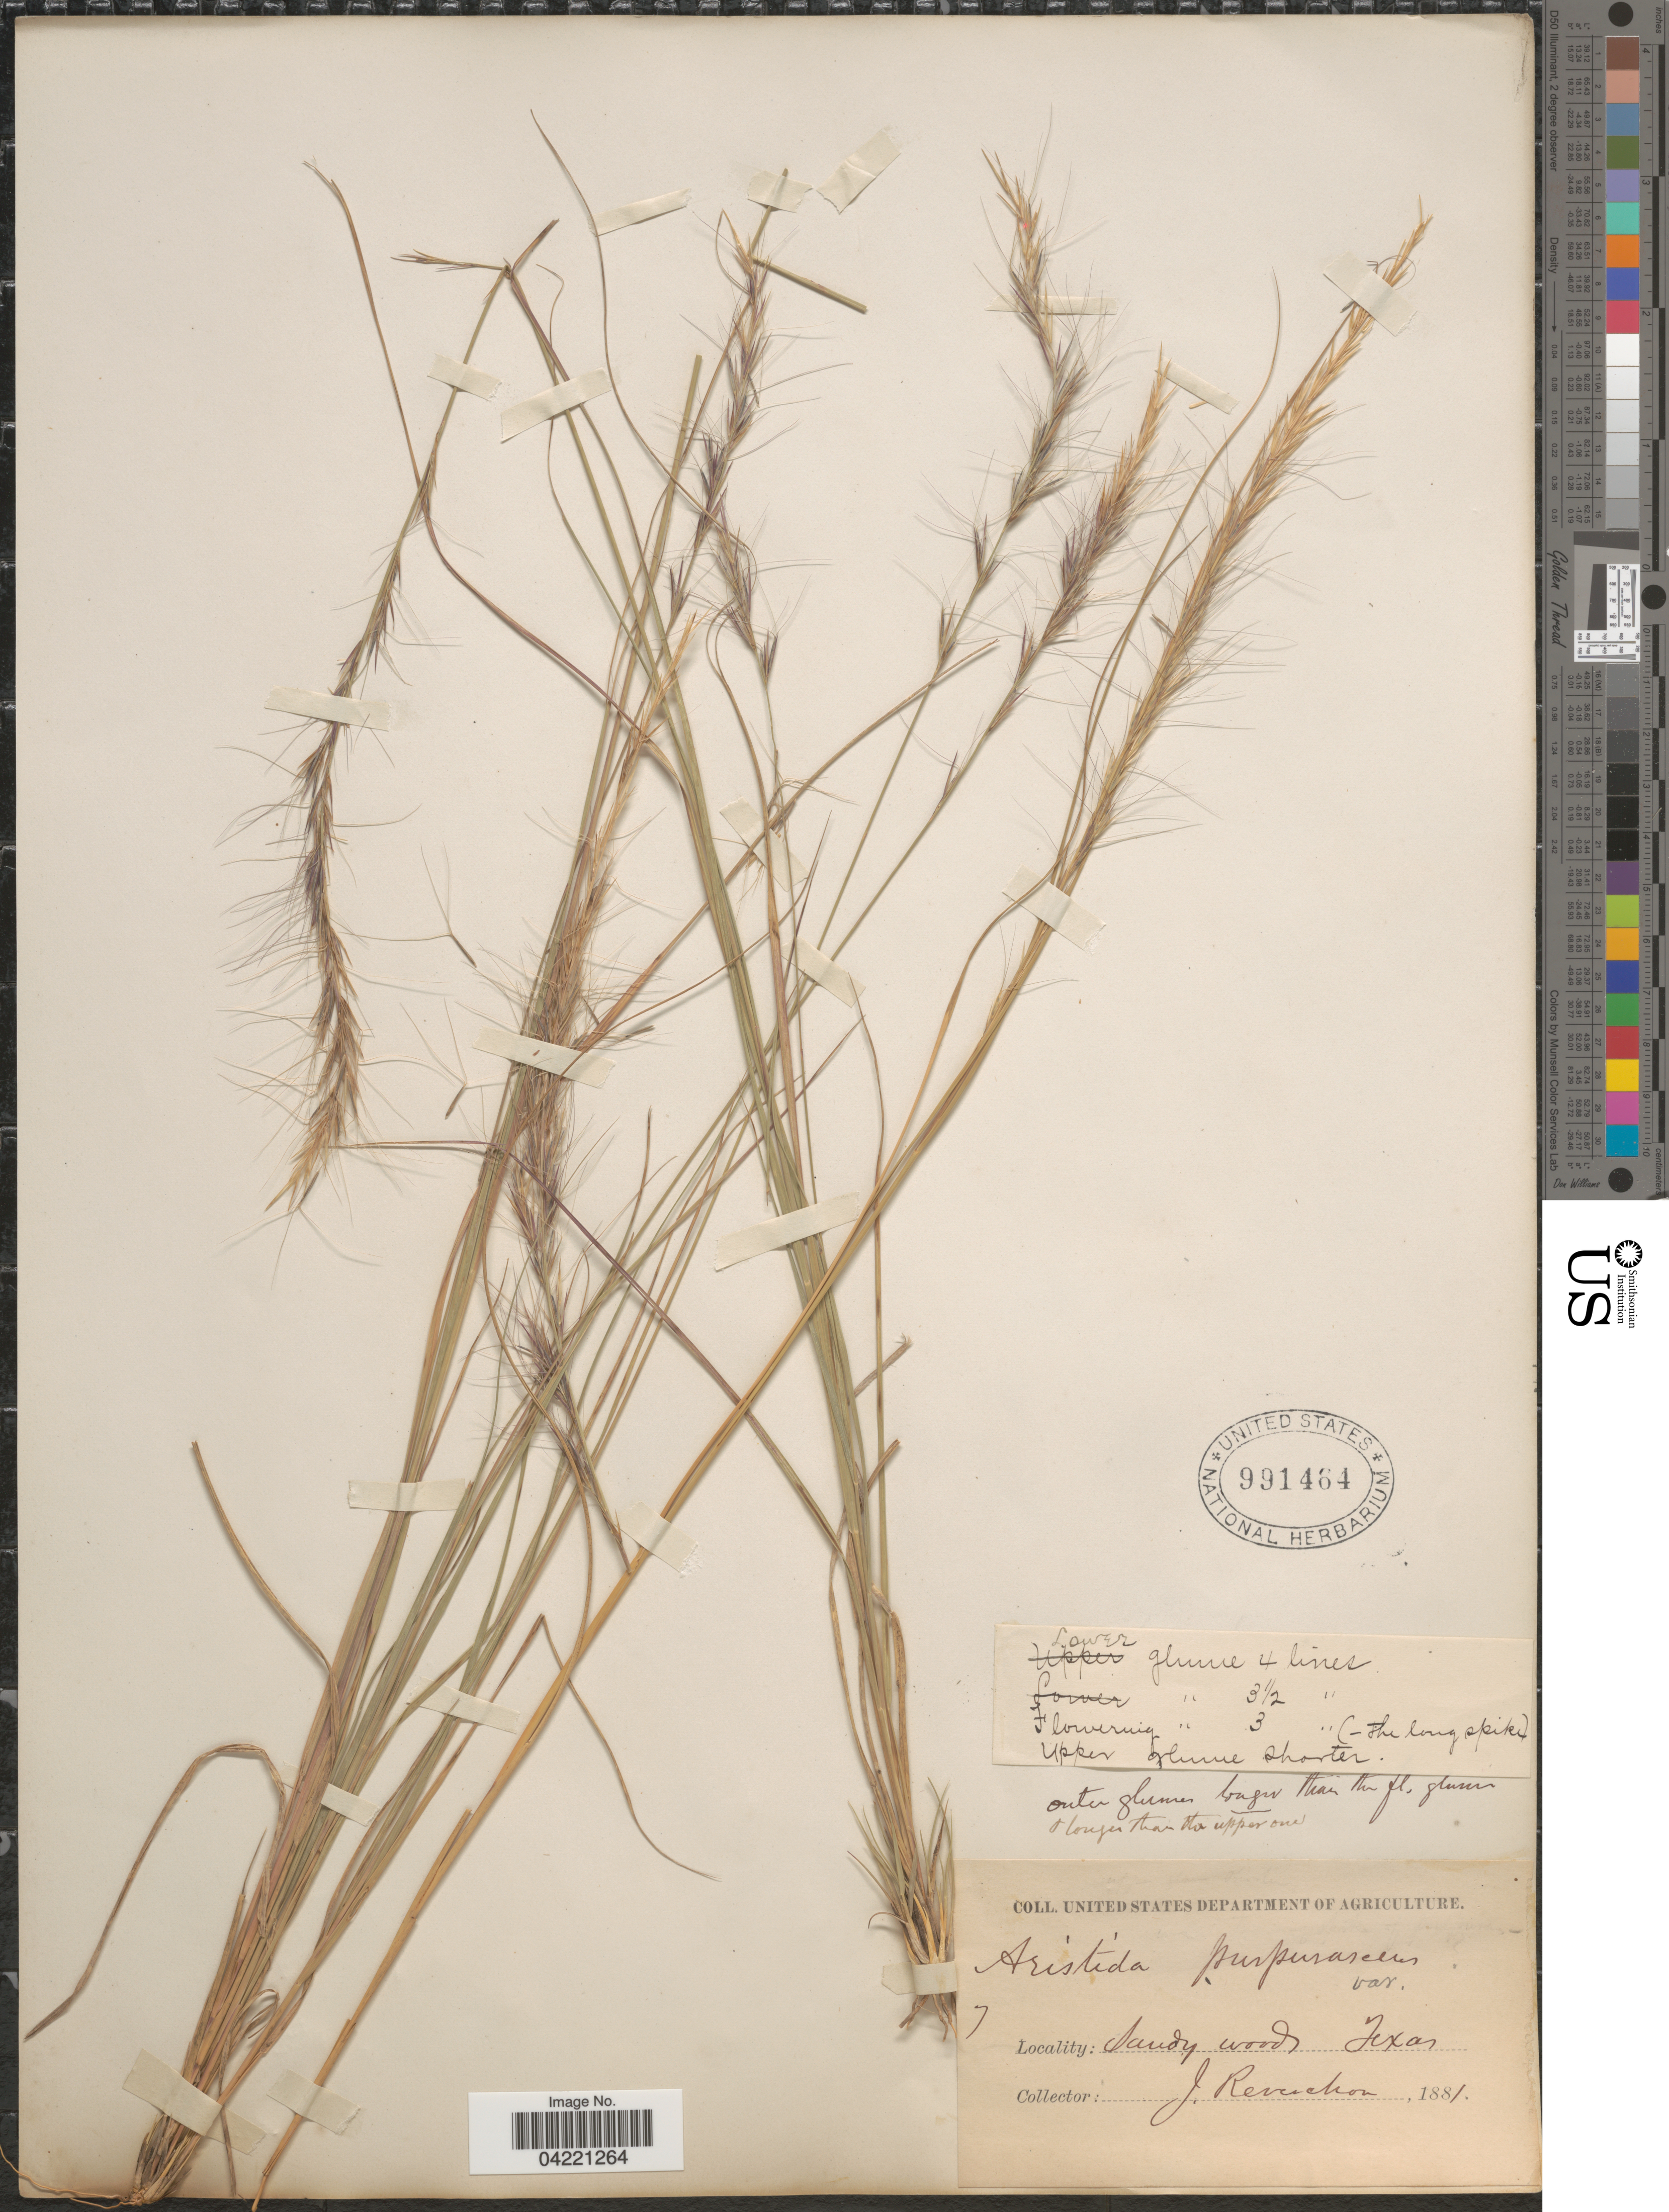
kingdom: Plantae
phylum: Tracheophyta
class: Liliopsida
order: Poales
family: Poaceae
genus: Aristida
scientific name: Aristida purpurascens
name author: Poir.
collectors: J. Reverchon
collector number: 7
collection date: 1881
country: United States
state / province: Texas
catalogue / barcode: US 991464